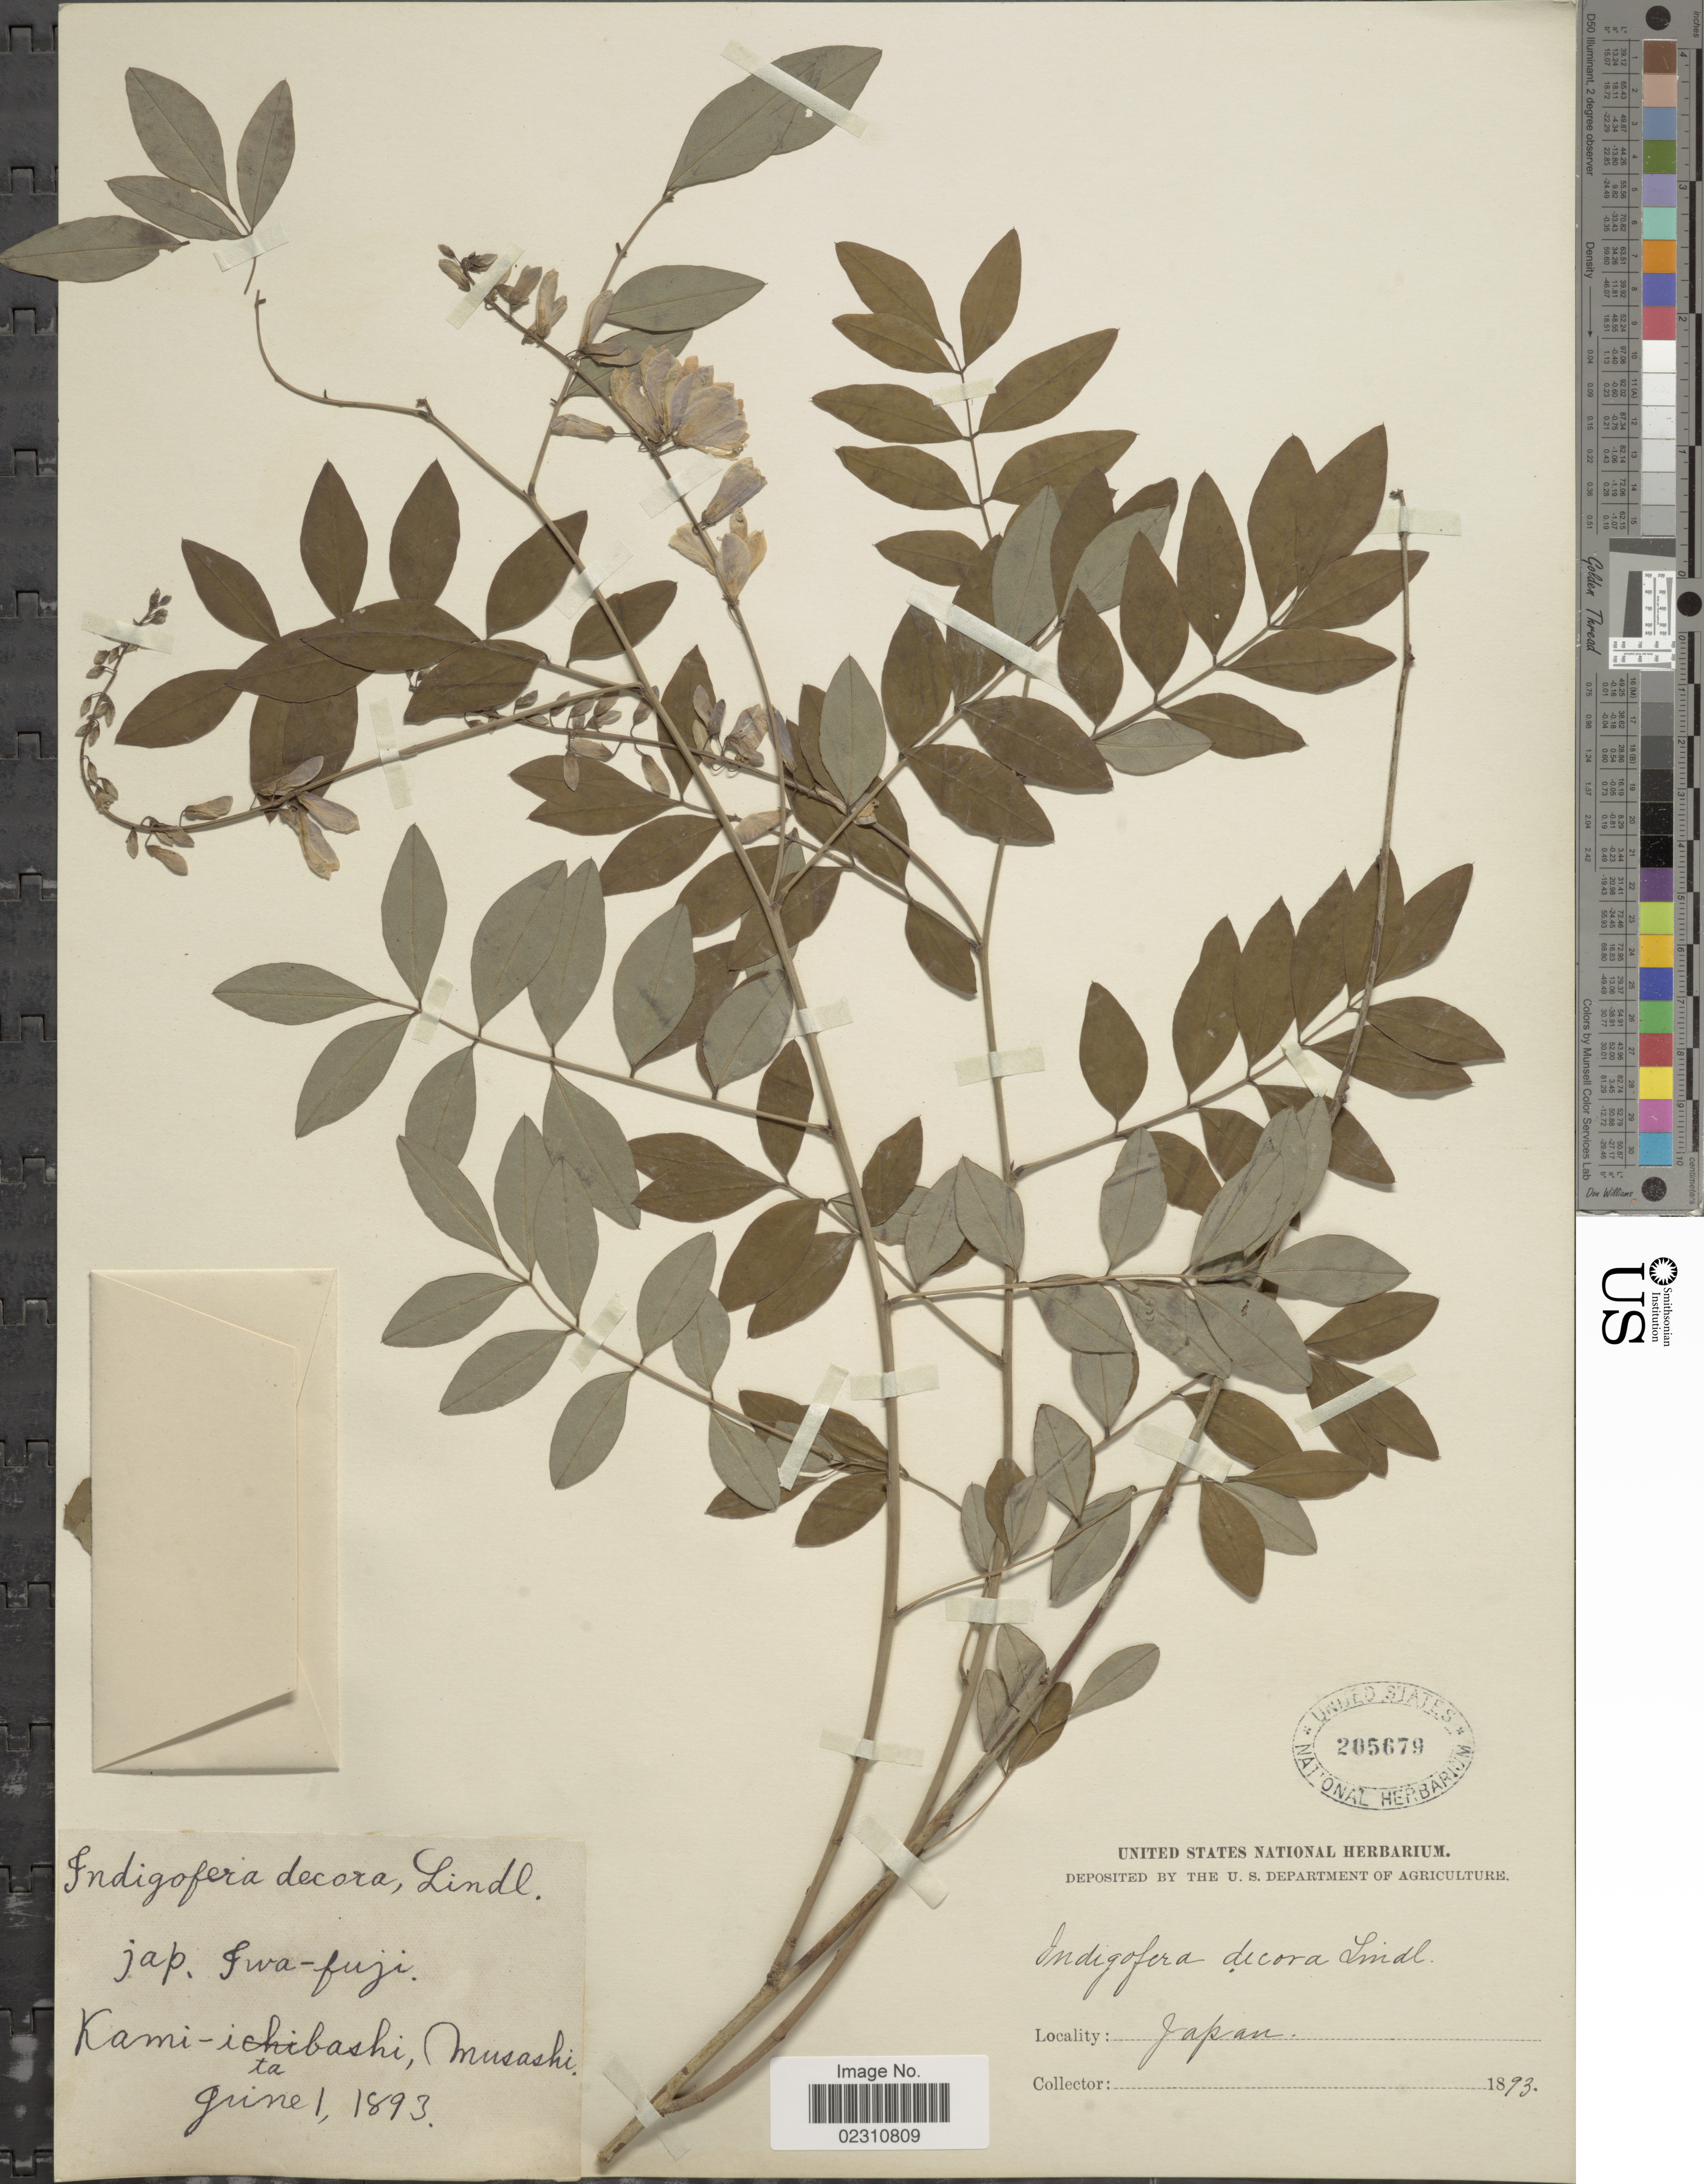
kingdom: Plantae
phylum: Tracheophyta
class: Magnoliopsida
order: Fabales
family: Fabaceae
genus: Indigofera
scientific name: Indigofera decora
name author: Lindl.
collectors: ex herb. United States National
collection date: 1893-06-10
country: Japan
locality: Kami-itabashi, Musashi.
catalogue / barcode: US 205679